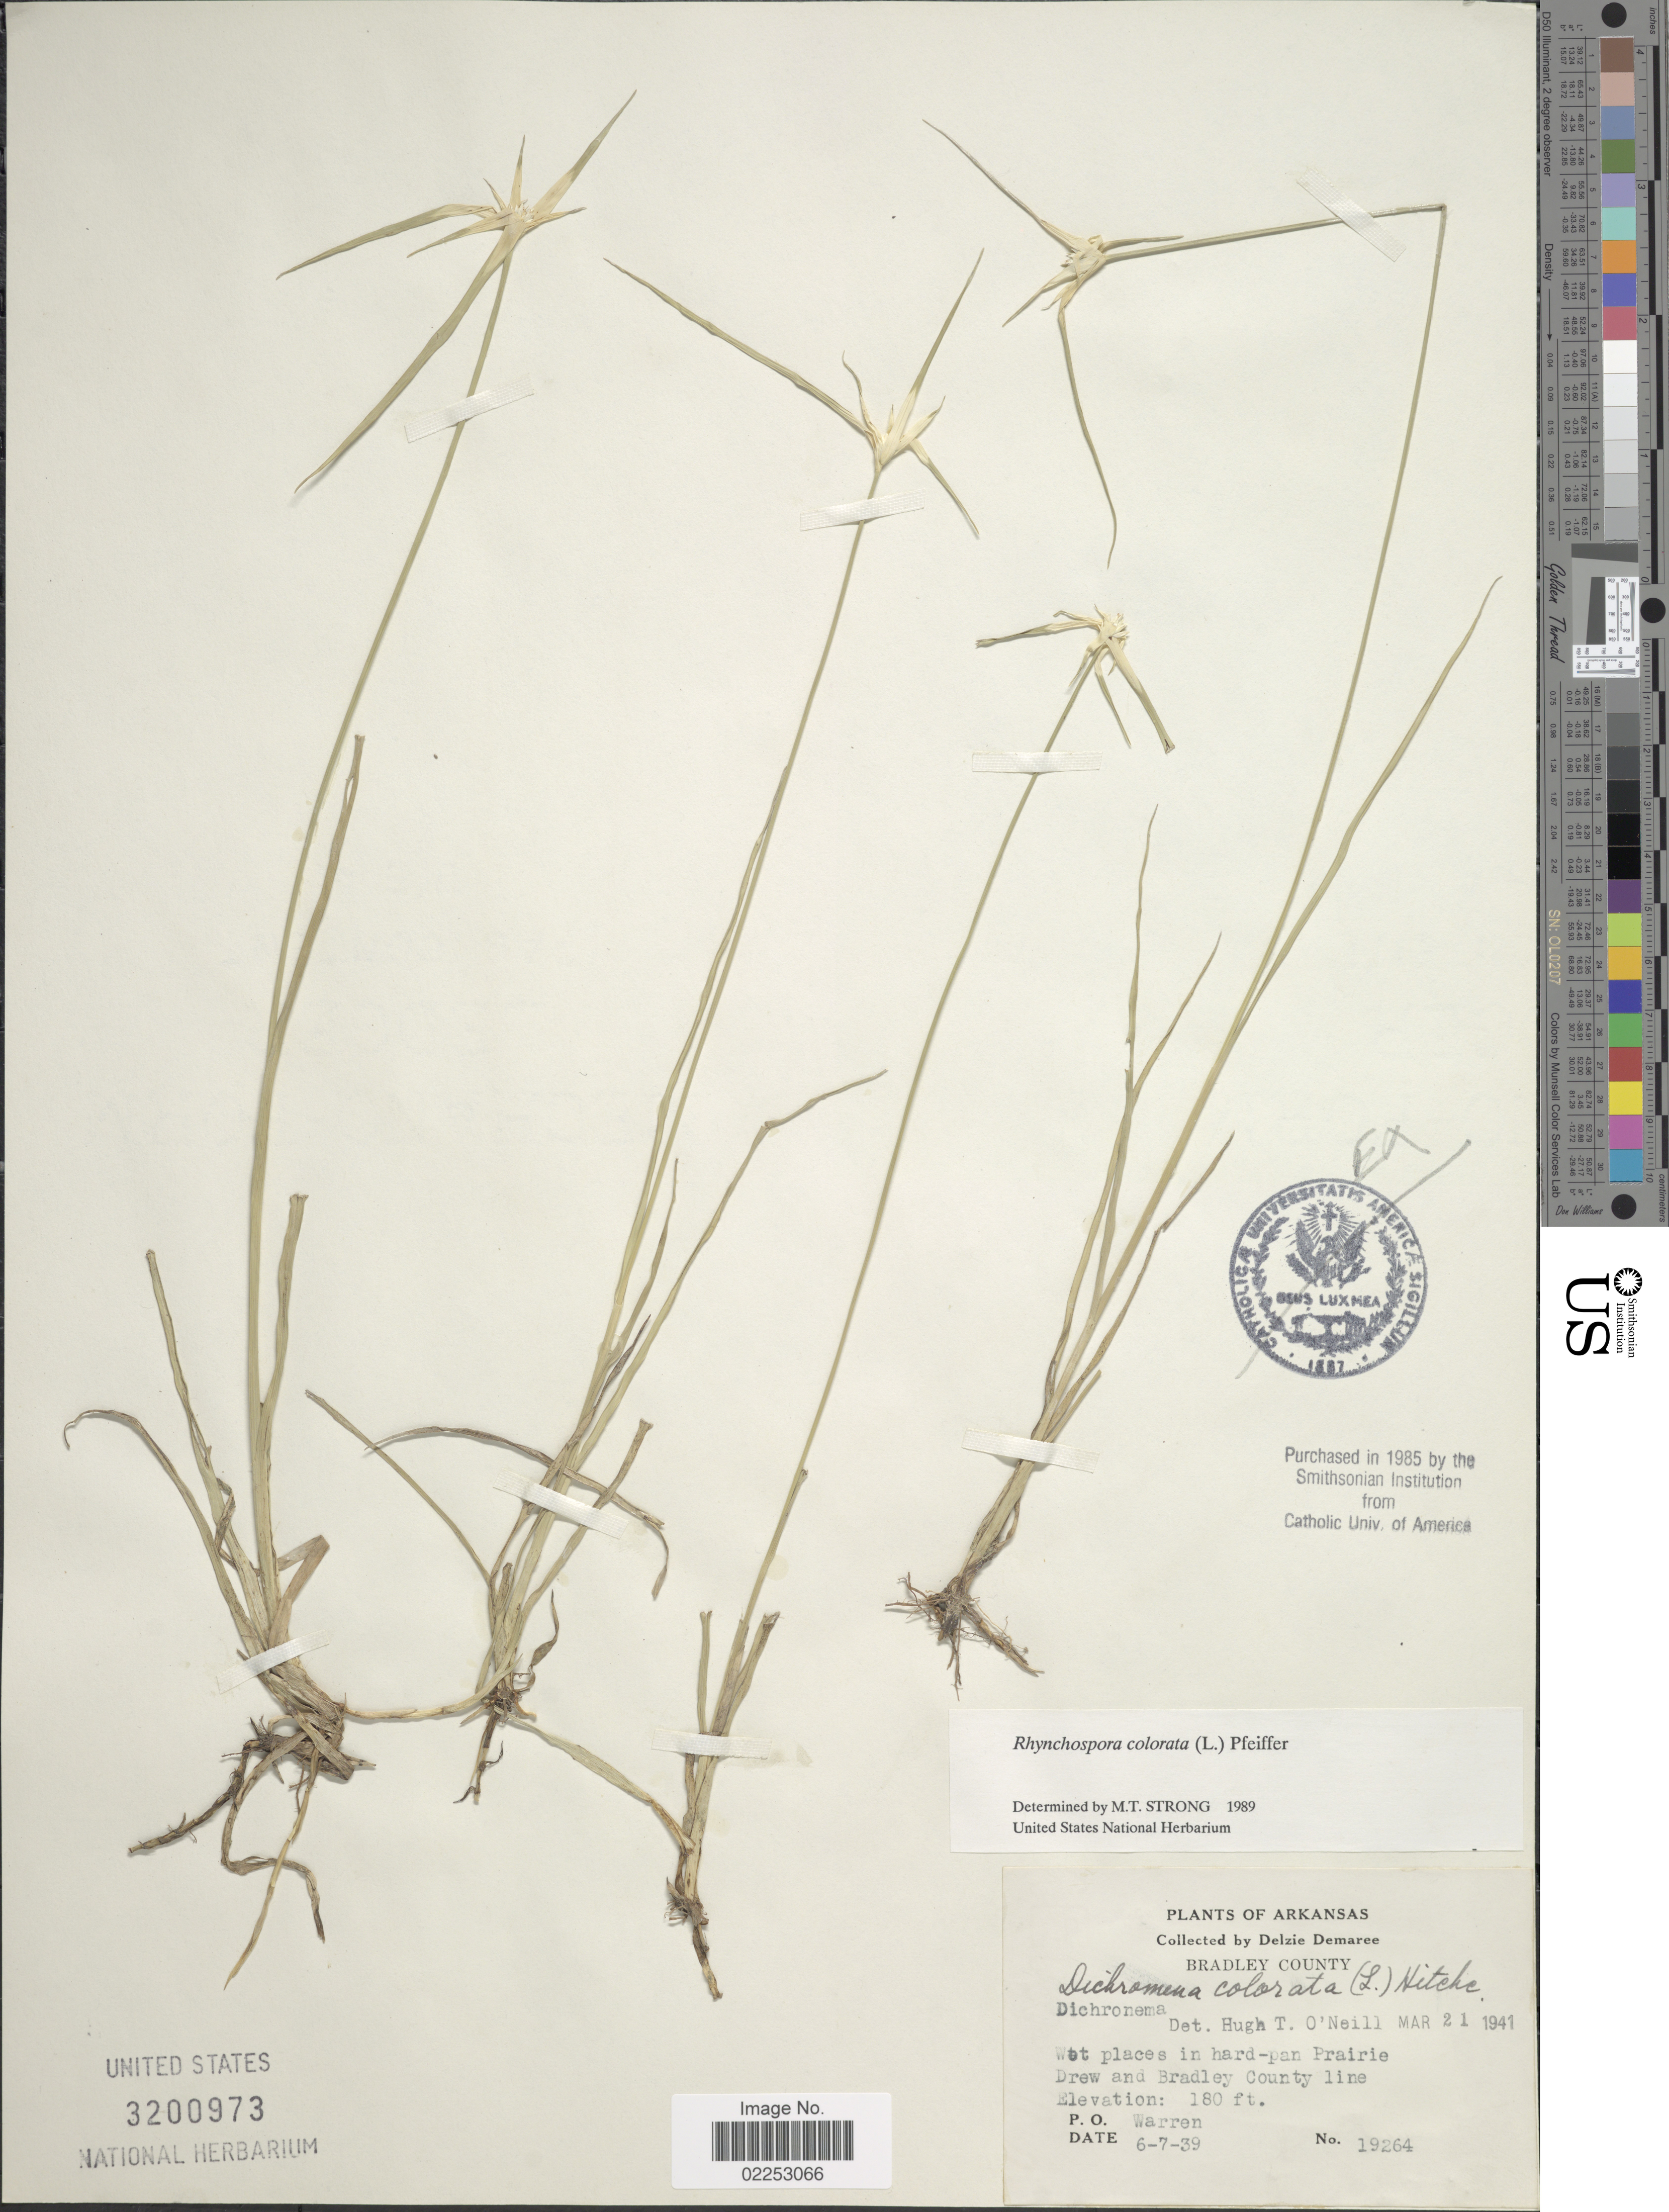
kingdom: Plantae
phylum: Tracheophyta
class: Liliopsida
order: Poales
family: Cyperaceae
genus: Rhynchospora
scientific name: Rhynchospora colorata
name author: (L.) H. Pfeiff.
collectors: D. Demaree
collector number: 19264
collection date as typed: Transcribed d/m/y: 7/6/39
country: United States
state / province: Arkansas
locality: Bradley County. Drew and Bradley County line. P. O. Warren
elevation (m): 55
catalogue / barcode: US 3200973